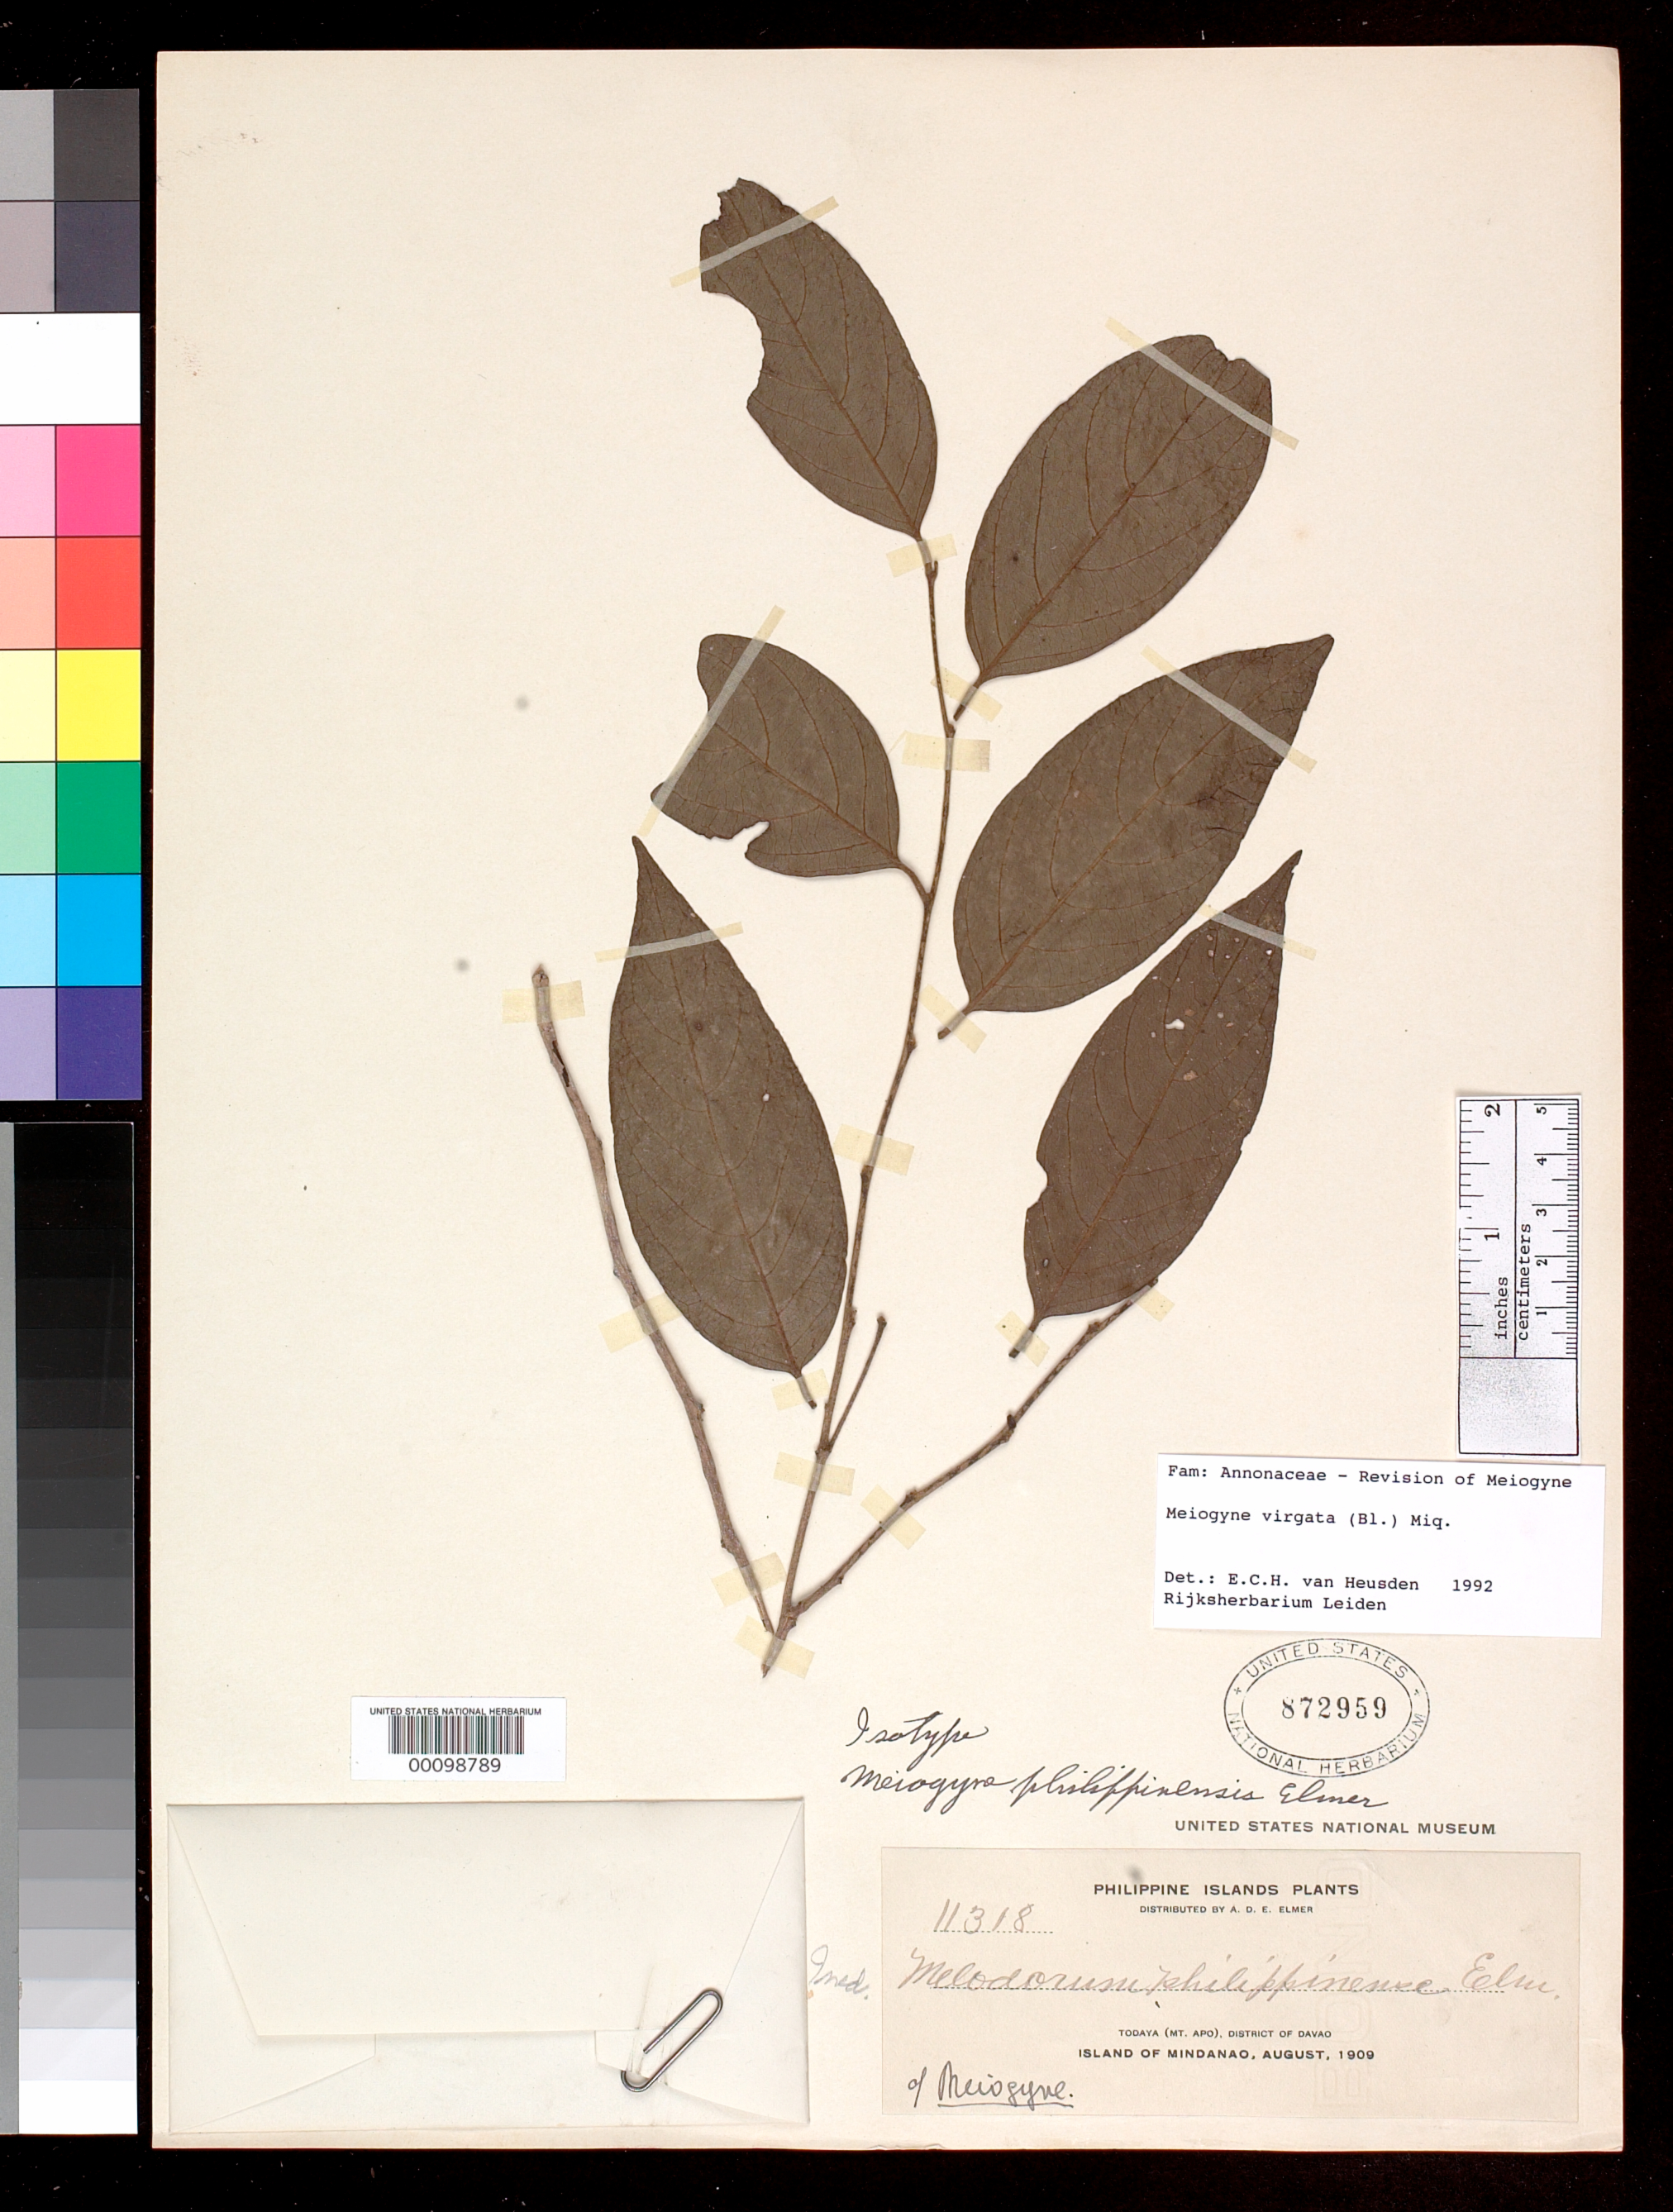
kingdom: Plantae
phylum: Tracheophyta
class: Magnoliopsida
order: Magnoliales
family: Annonaceae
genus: Meiogyne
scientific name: Meiogyne philippinensis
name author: Elmer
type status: Isotype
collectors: A. D. E. Elmer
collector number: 11318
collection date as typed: Aug 1909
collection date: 1909-08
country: Philippines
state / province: Davao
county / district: Davao del Sur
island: Mindanao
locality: Todaya (Mt. Apo), District of Davao, Island of Mindanao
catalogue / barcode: US 872959